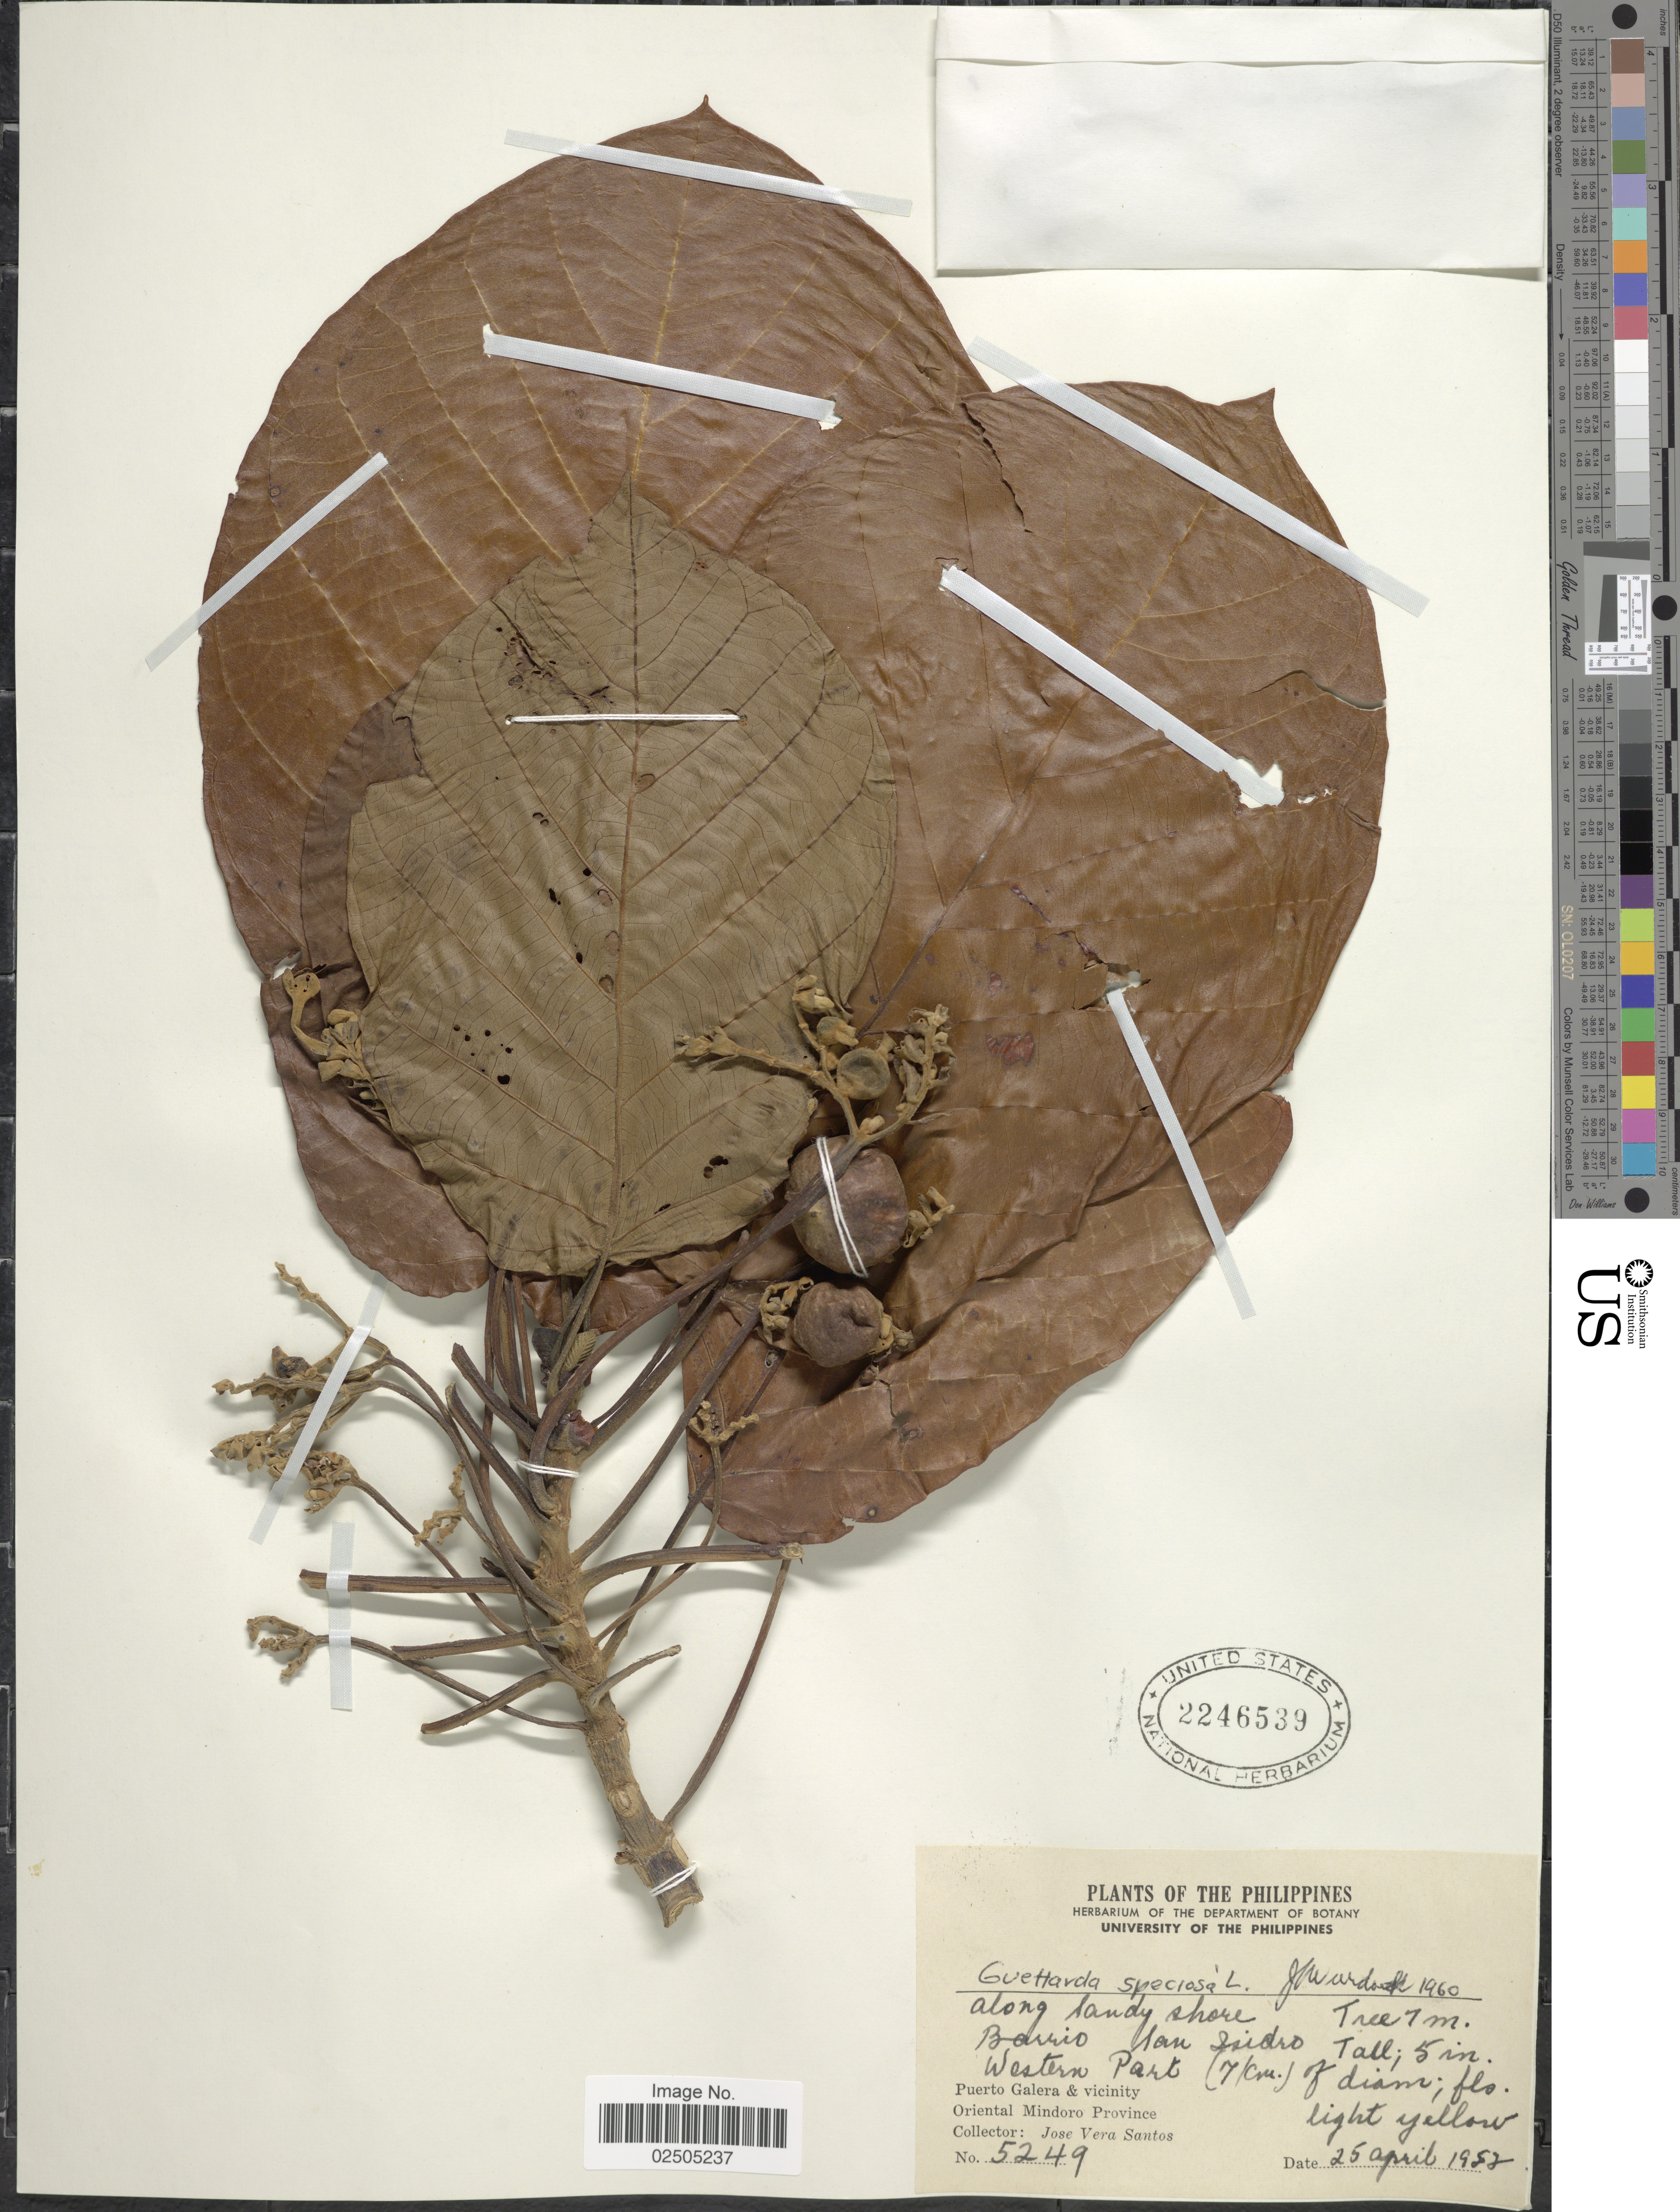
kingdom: Plantae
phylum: Tracheophyta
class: Magnoliopsida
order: Gentianales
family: Rubiaceae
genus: Guettarda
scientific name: Guettarda speciosa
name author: L.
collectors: J. V. Santos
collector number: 5249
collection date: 1952-04-25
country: Philippines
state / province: Mimaropa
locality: Along sandy shore Barrio San Isidro, Western Part, Puerto Galera & vicinity, Oriental Mindoro Province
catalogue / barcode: US 2246539